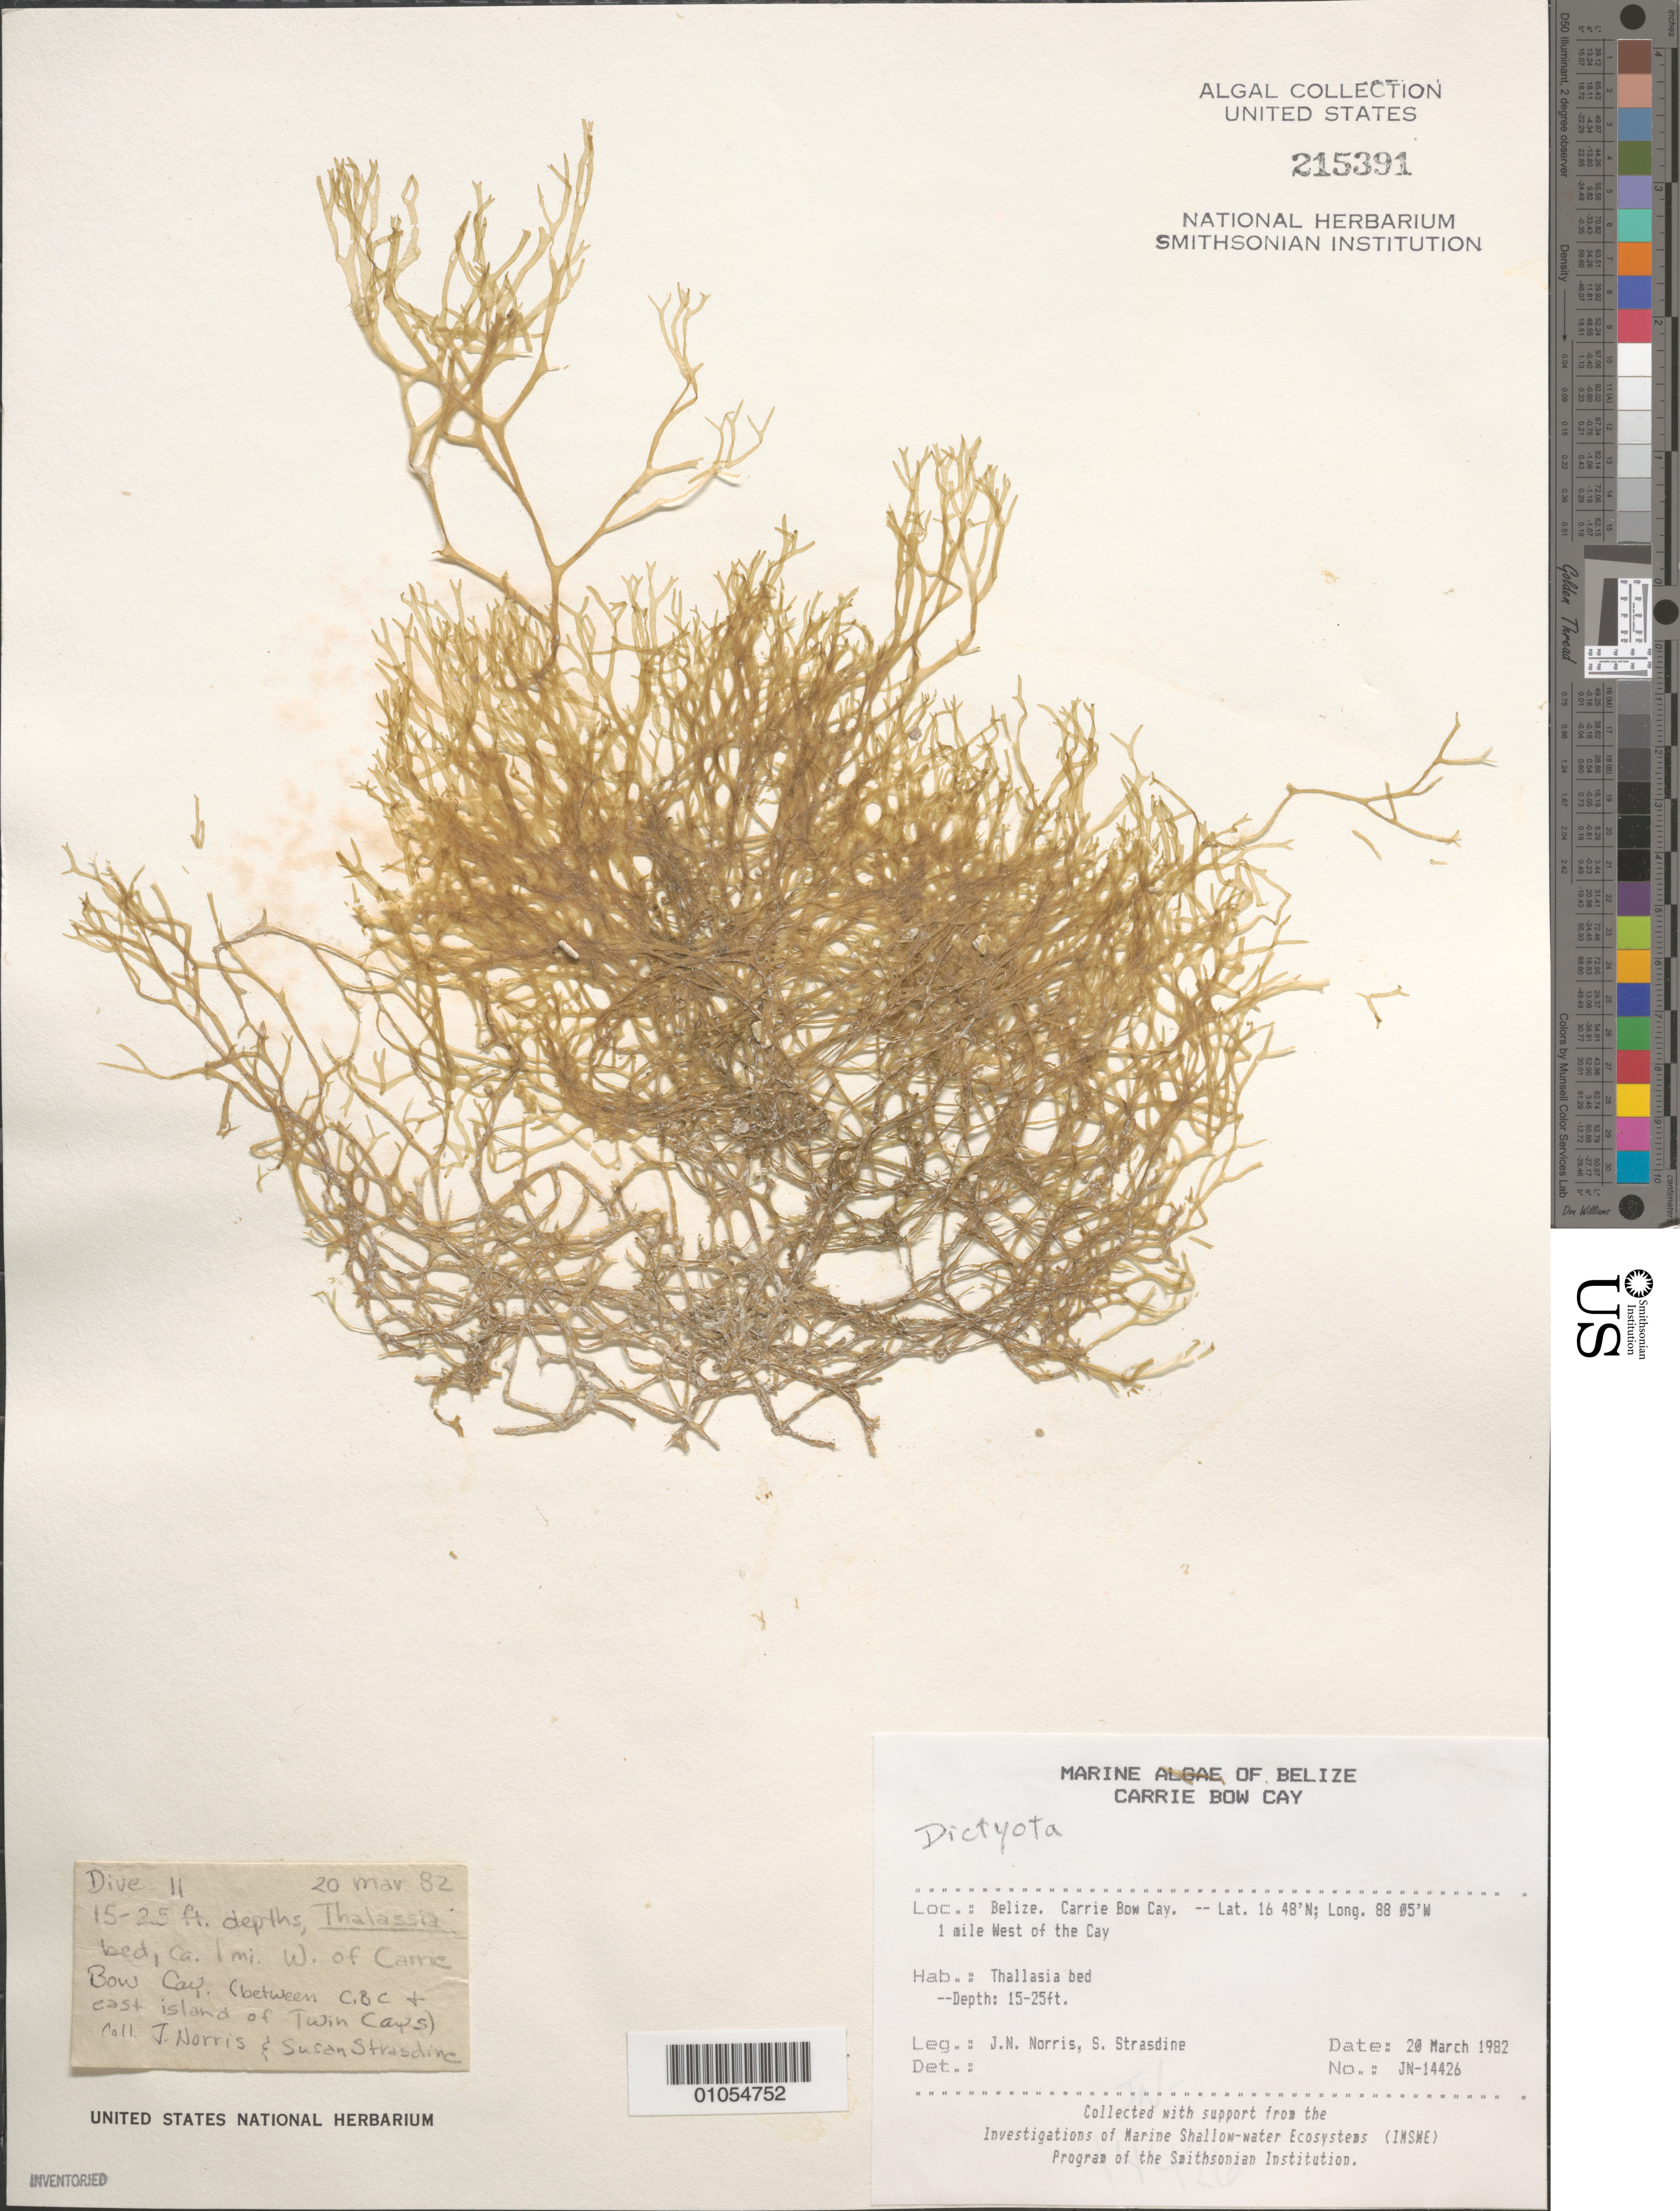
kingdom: Chromista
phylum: Ochrophyta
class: Phaeophyceae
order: Dictyotales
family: Dictyotaceae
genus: Dictyota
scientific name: Dictyota sp.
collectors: J. N. Norris & S. Strasdine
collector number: JN-14426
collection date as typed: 20 Mar 1982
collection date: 1982-03-20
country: Belize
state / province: Stann Creek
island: Carrie Bow Cay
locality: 1 mile west of the cay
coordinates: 16 48'N, 88 05'W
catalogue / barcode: US 215391